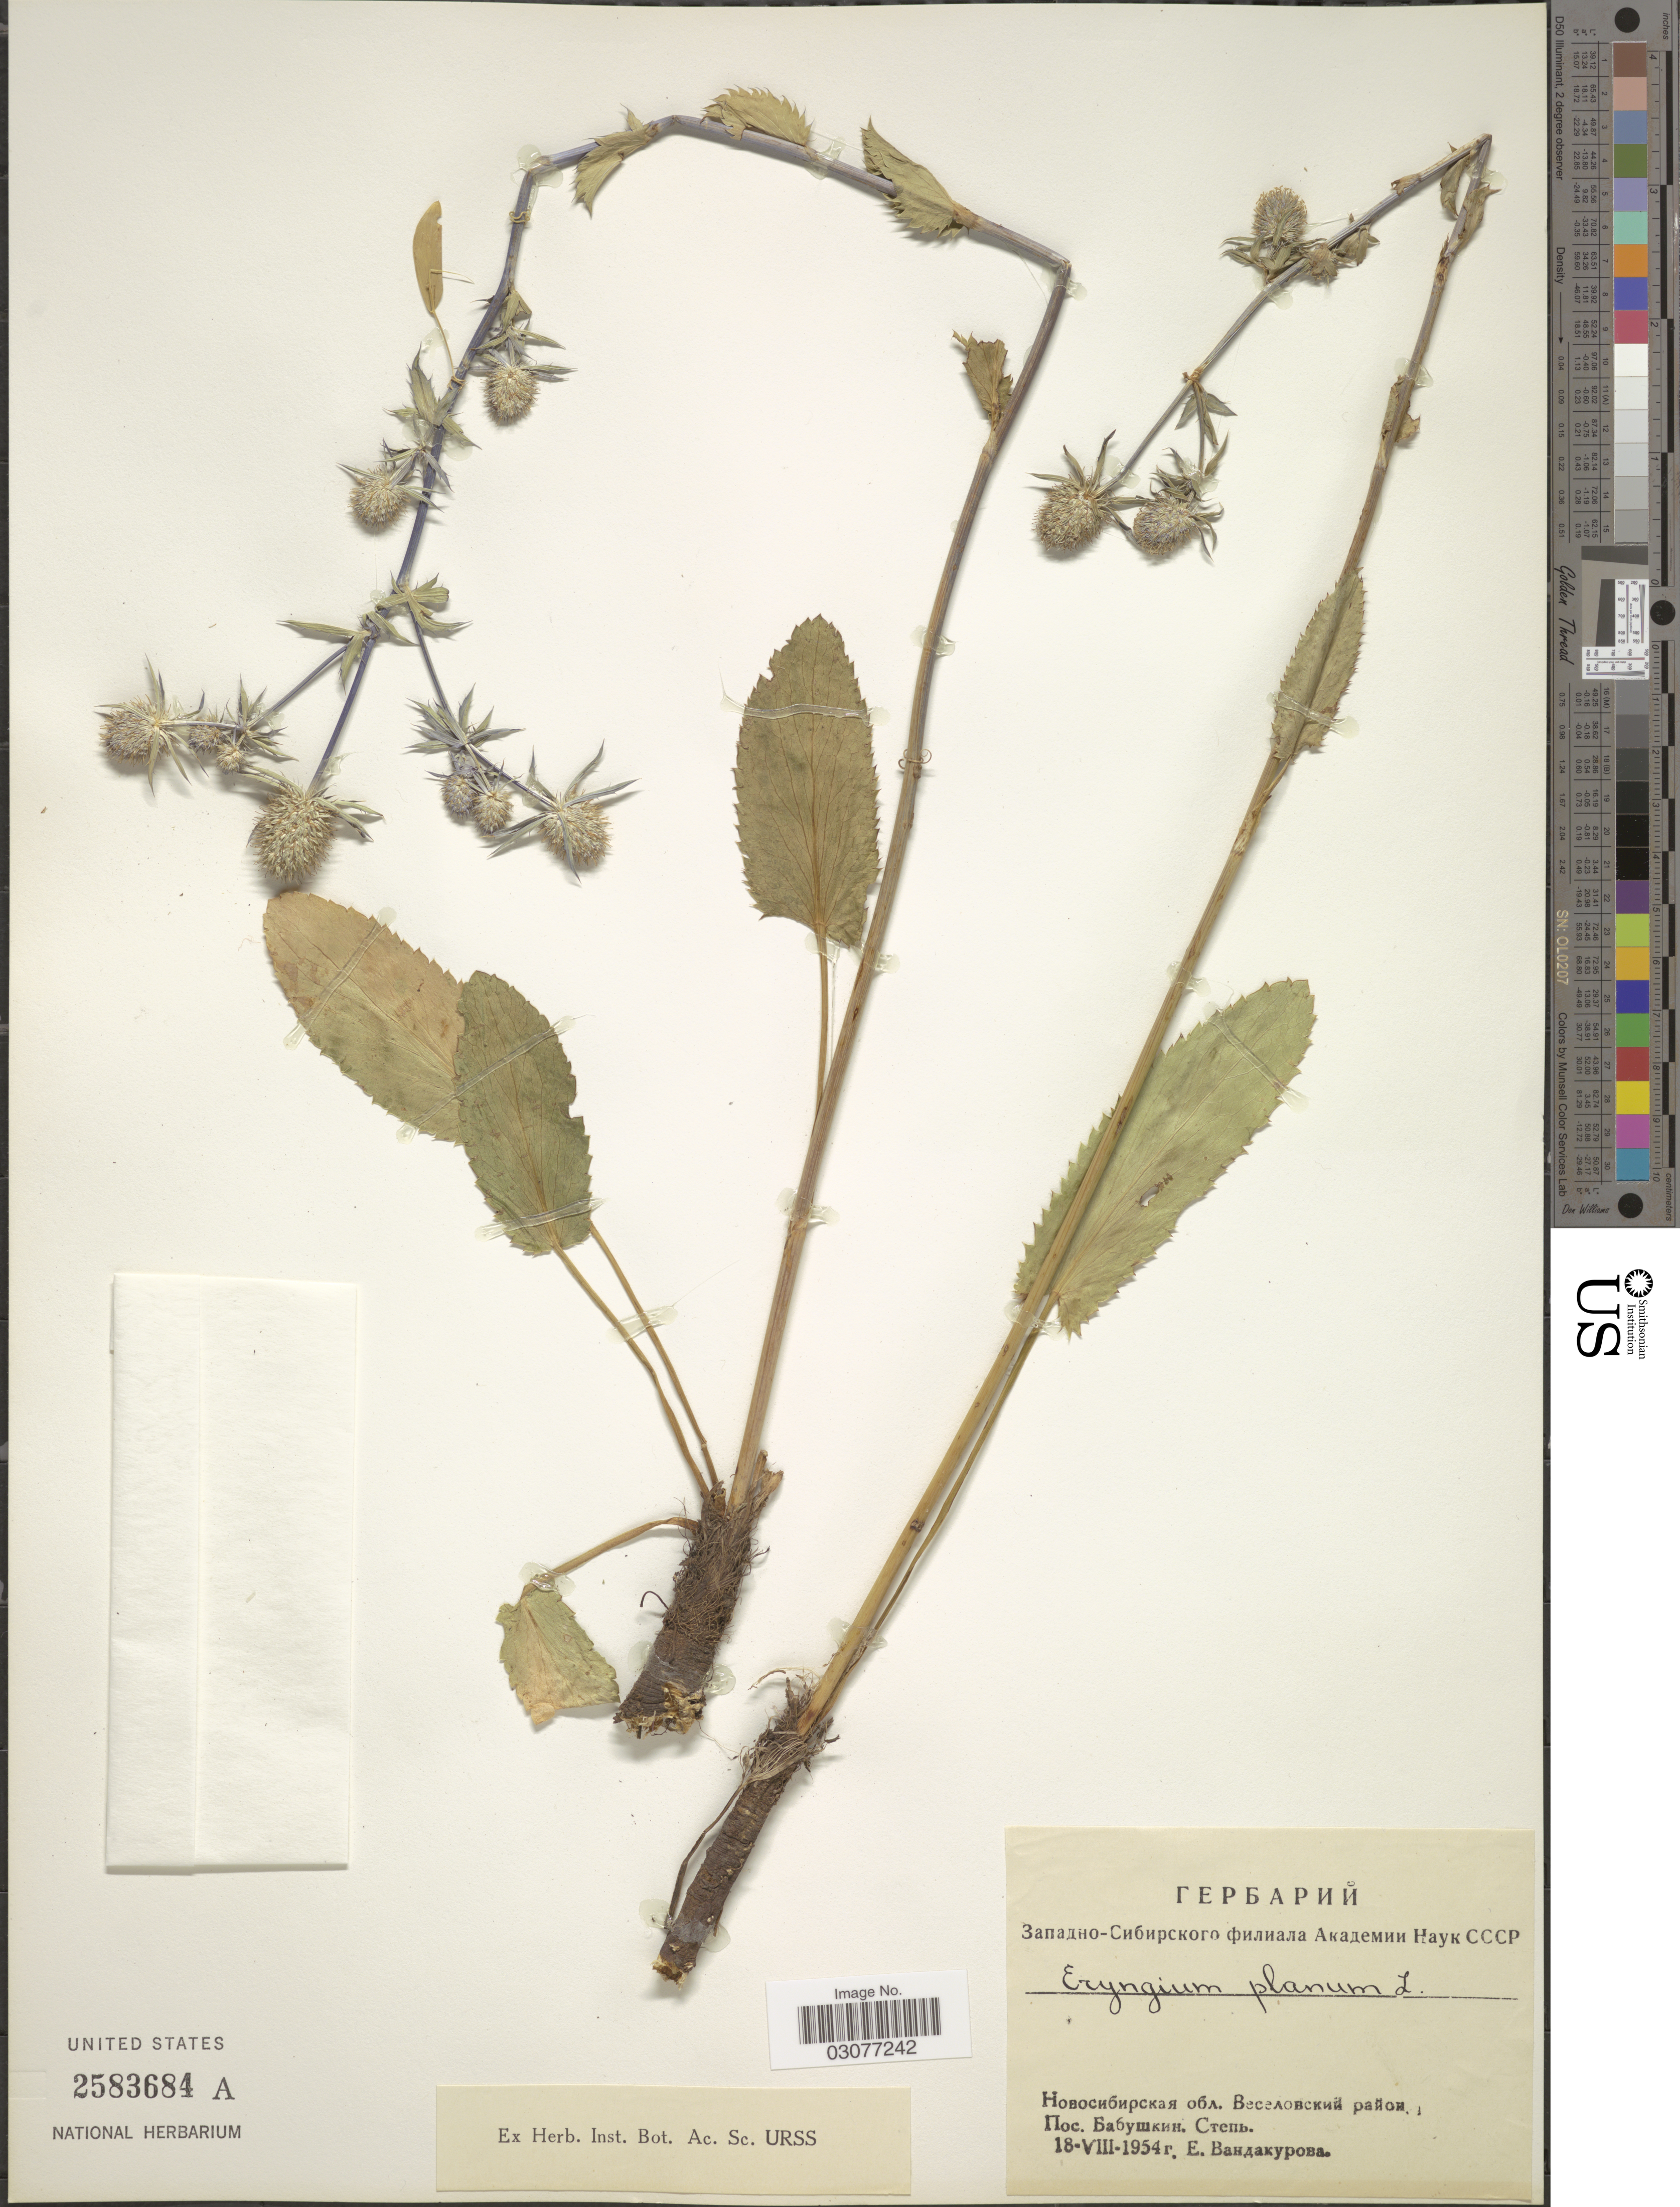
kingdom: Plantae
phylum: Tracheophyta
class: Magnoliopsida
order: Apiales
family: Apiaceae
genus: Eryngium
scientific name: Eryngium planum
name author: L.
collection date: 1954-08-18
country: U.S.S.R.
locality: X.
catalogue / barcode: US 2583684A